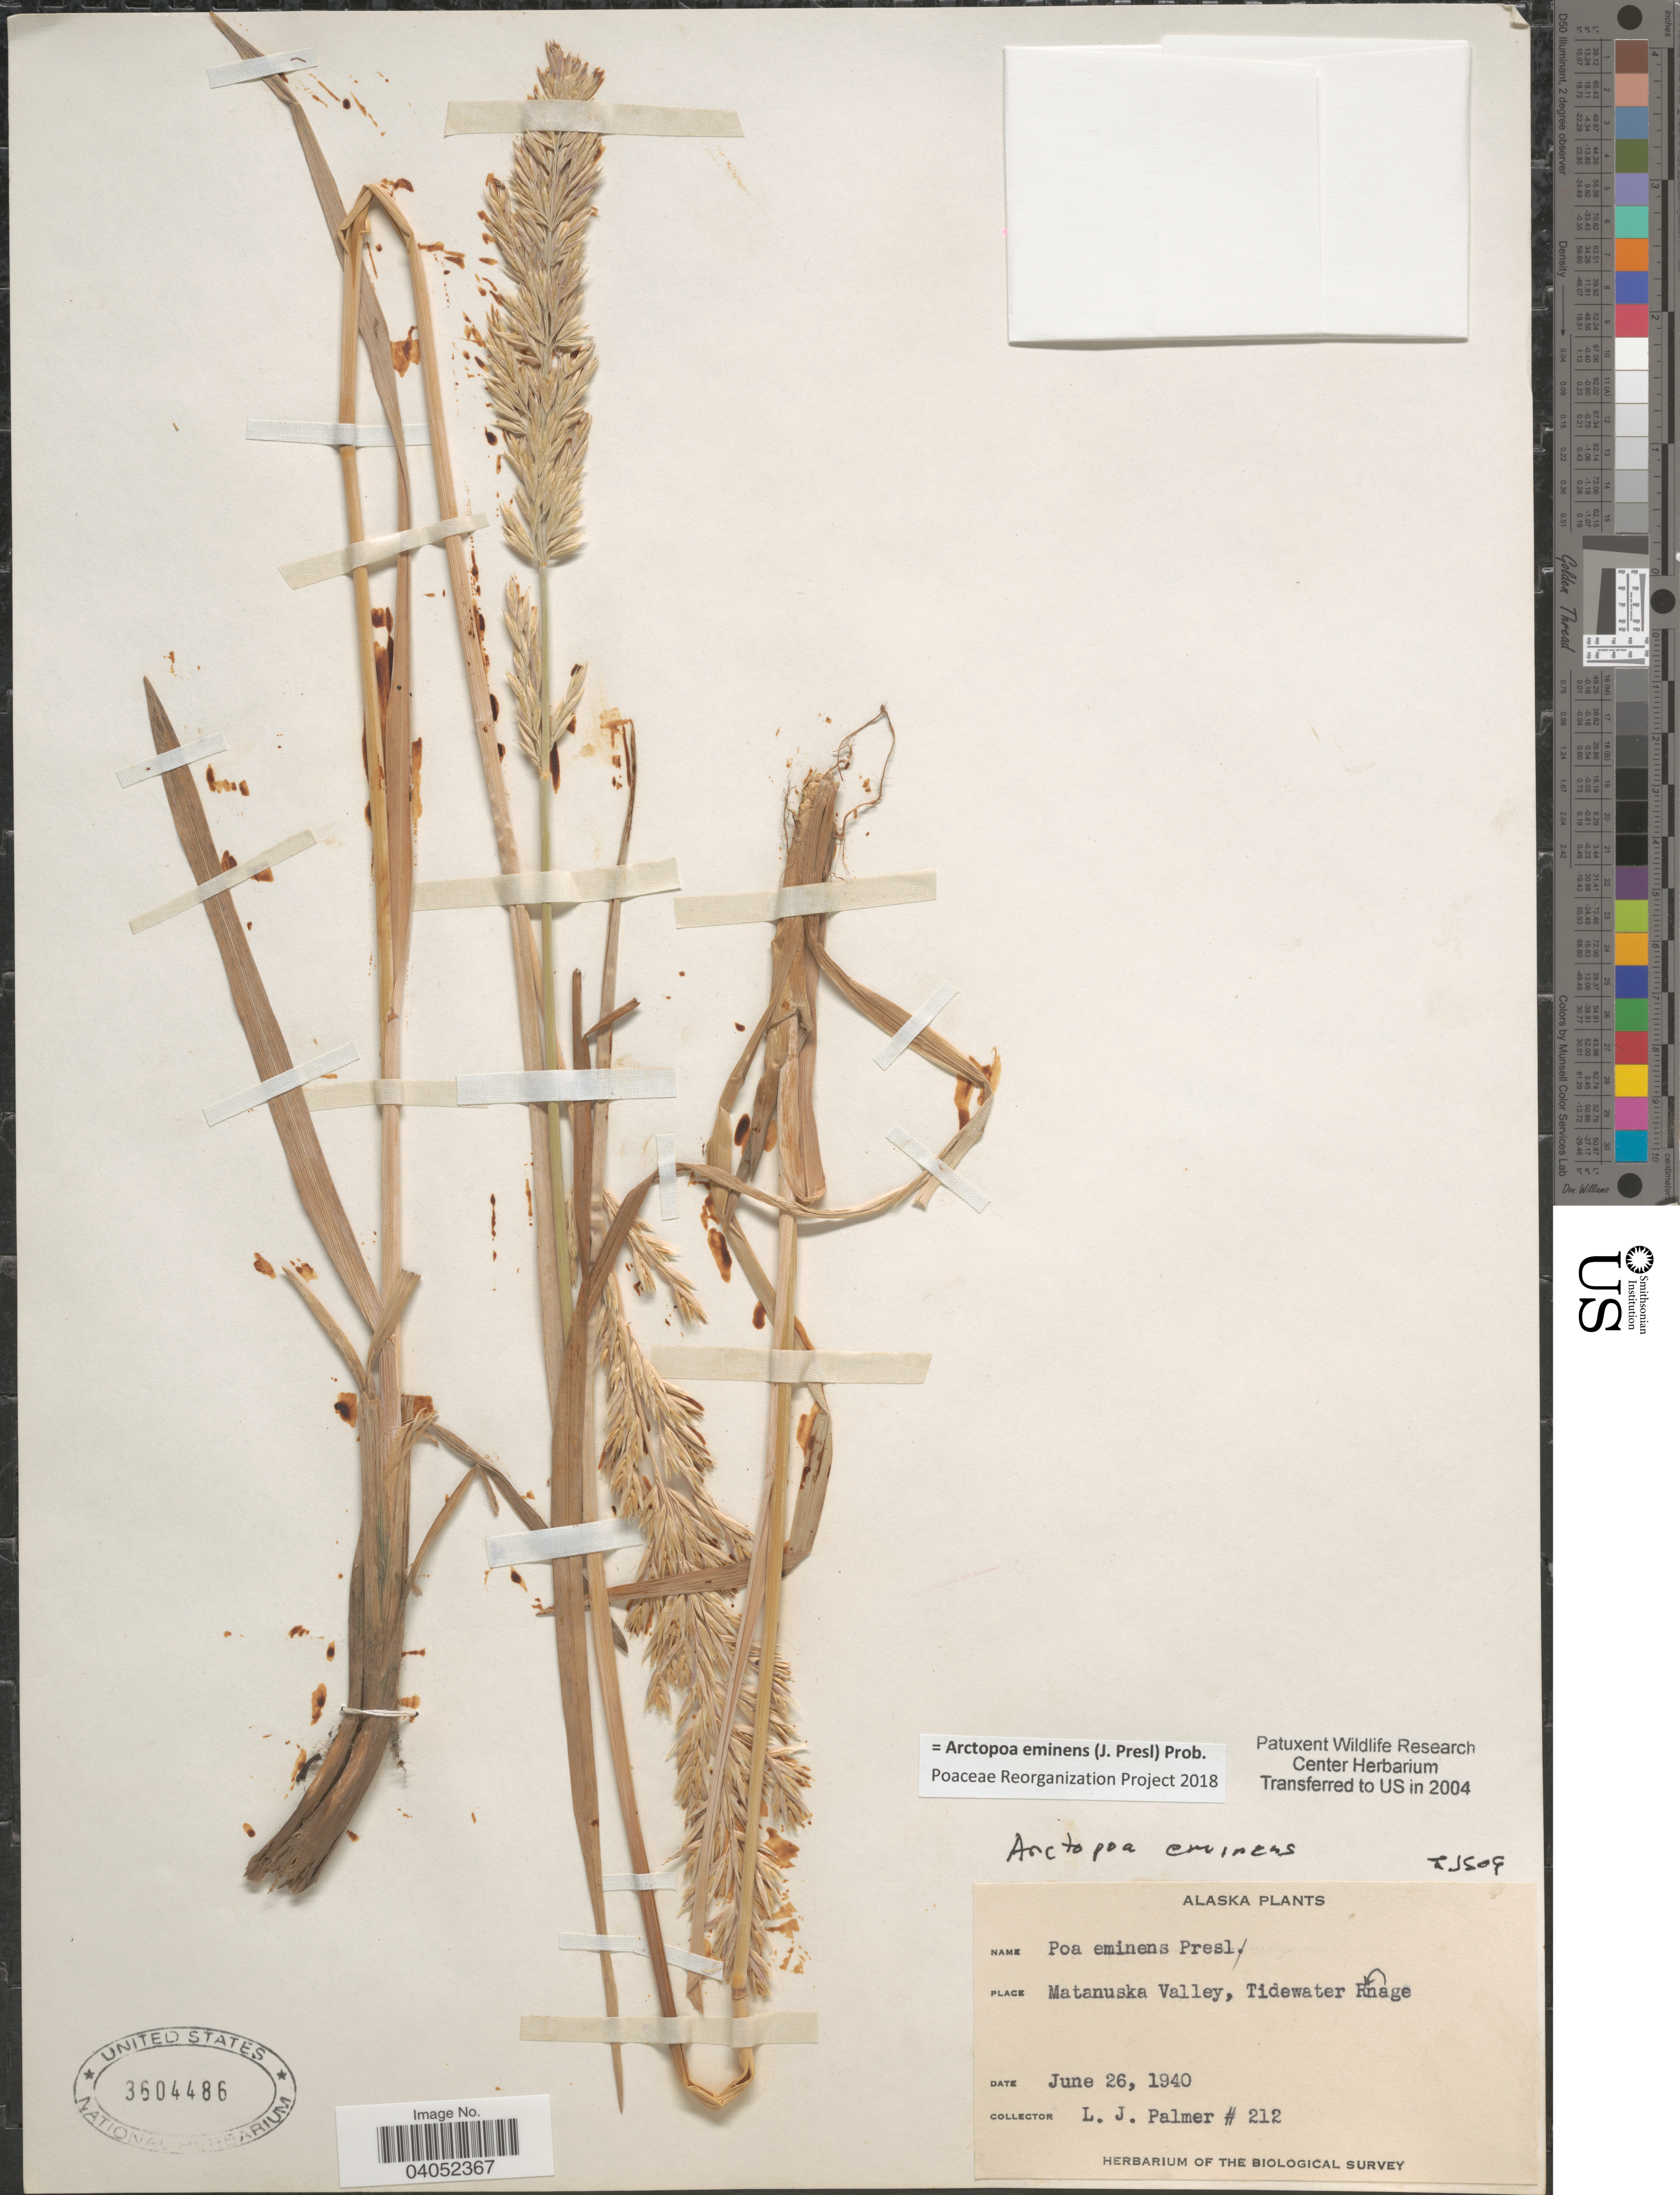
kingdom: Plantae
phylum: Tracheophyta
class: Liliopsida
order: Poales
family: Poaceae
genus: Arctopoa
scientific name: Arctopoa eminens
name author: (J. Presl) Prob.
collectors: L. J. Palmer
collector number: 212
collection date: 1940-06-26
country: United States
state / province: Alaska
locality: Matanuska Valley, Tidewater Range.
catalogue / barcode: US 3604486